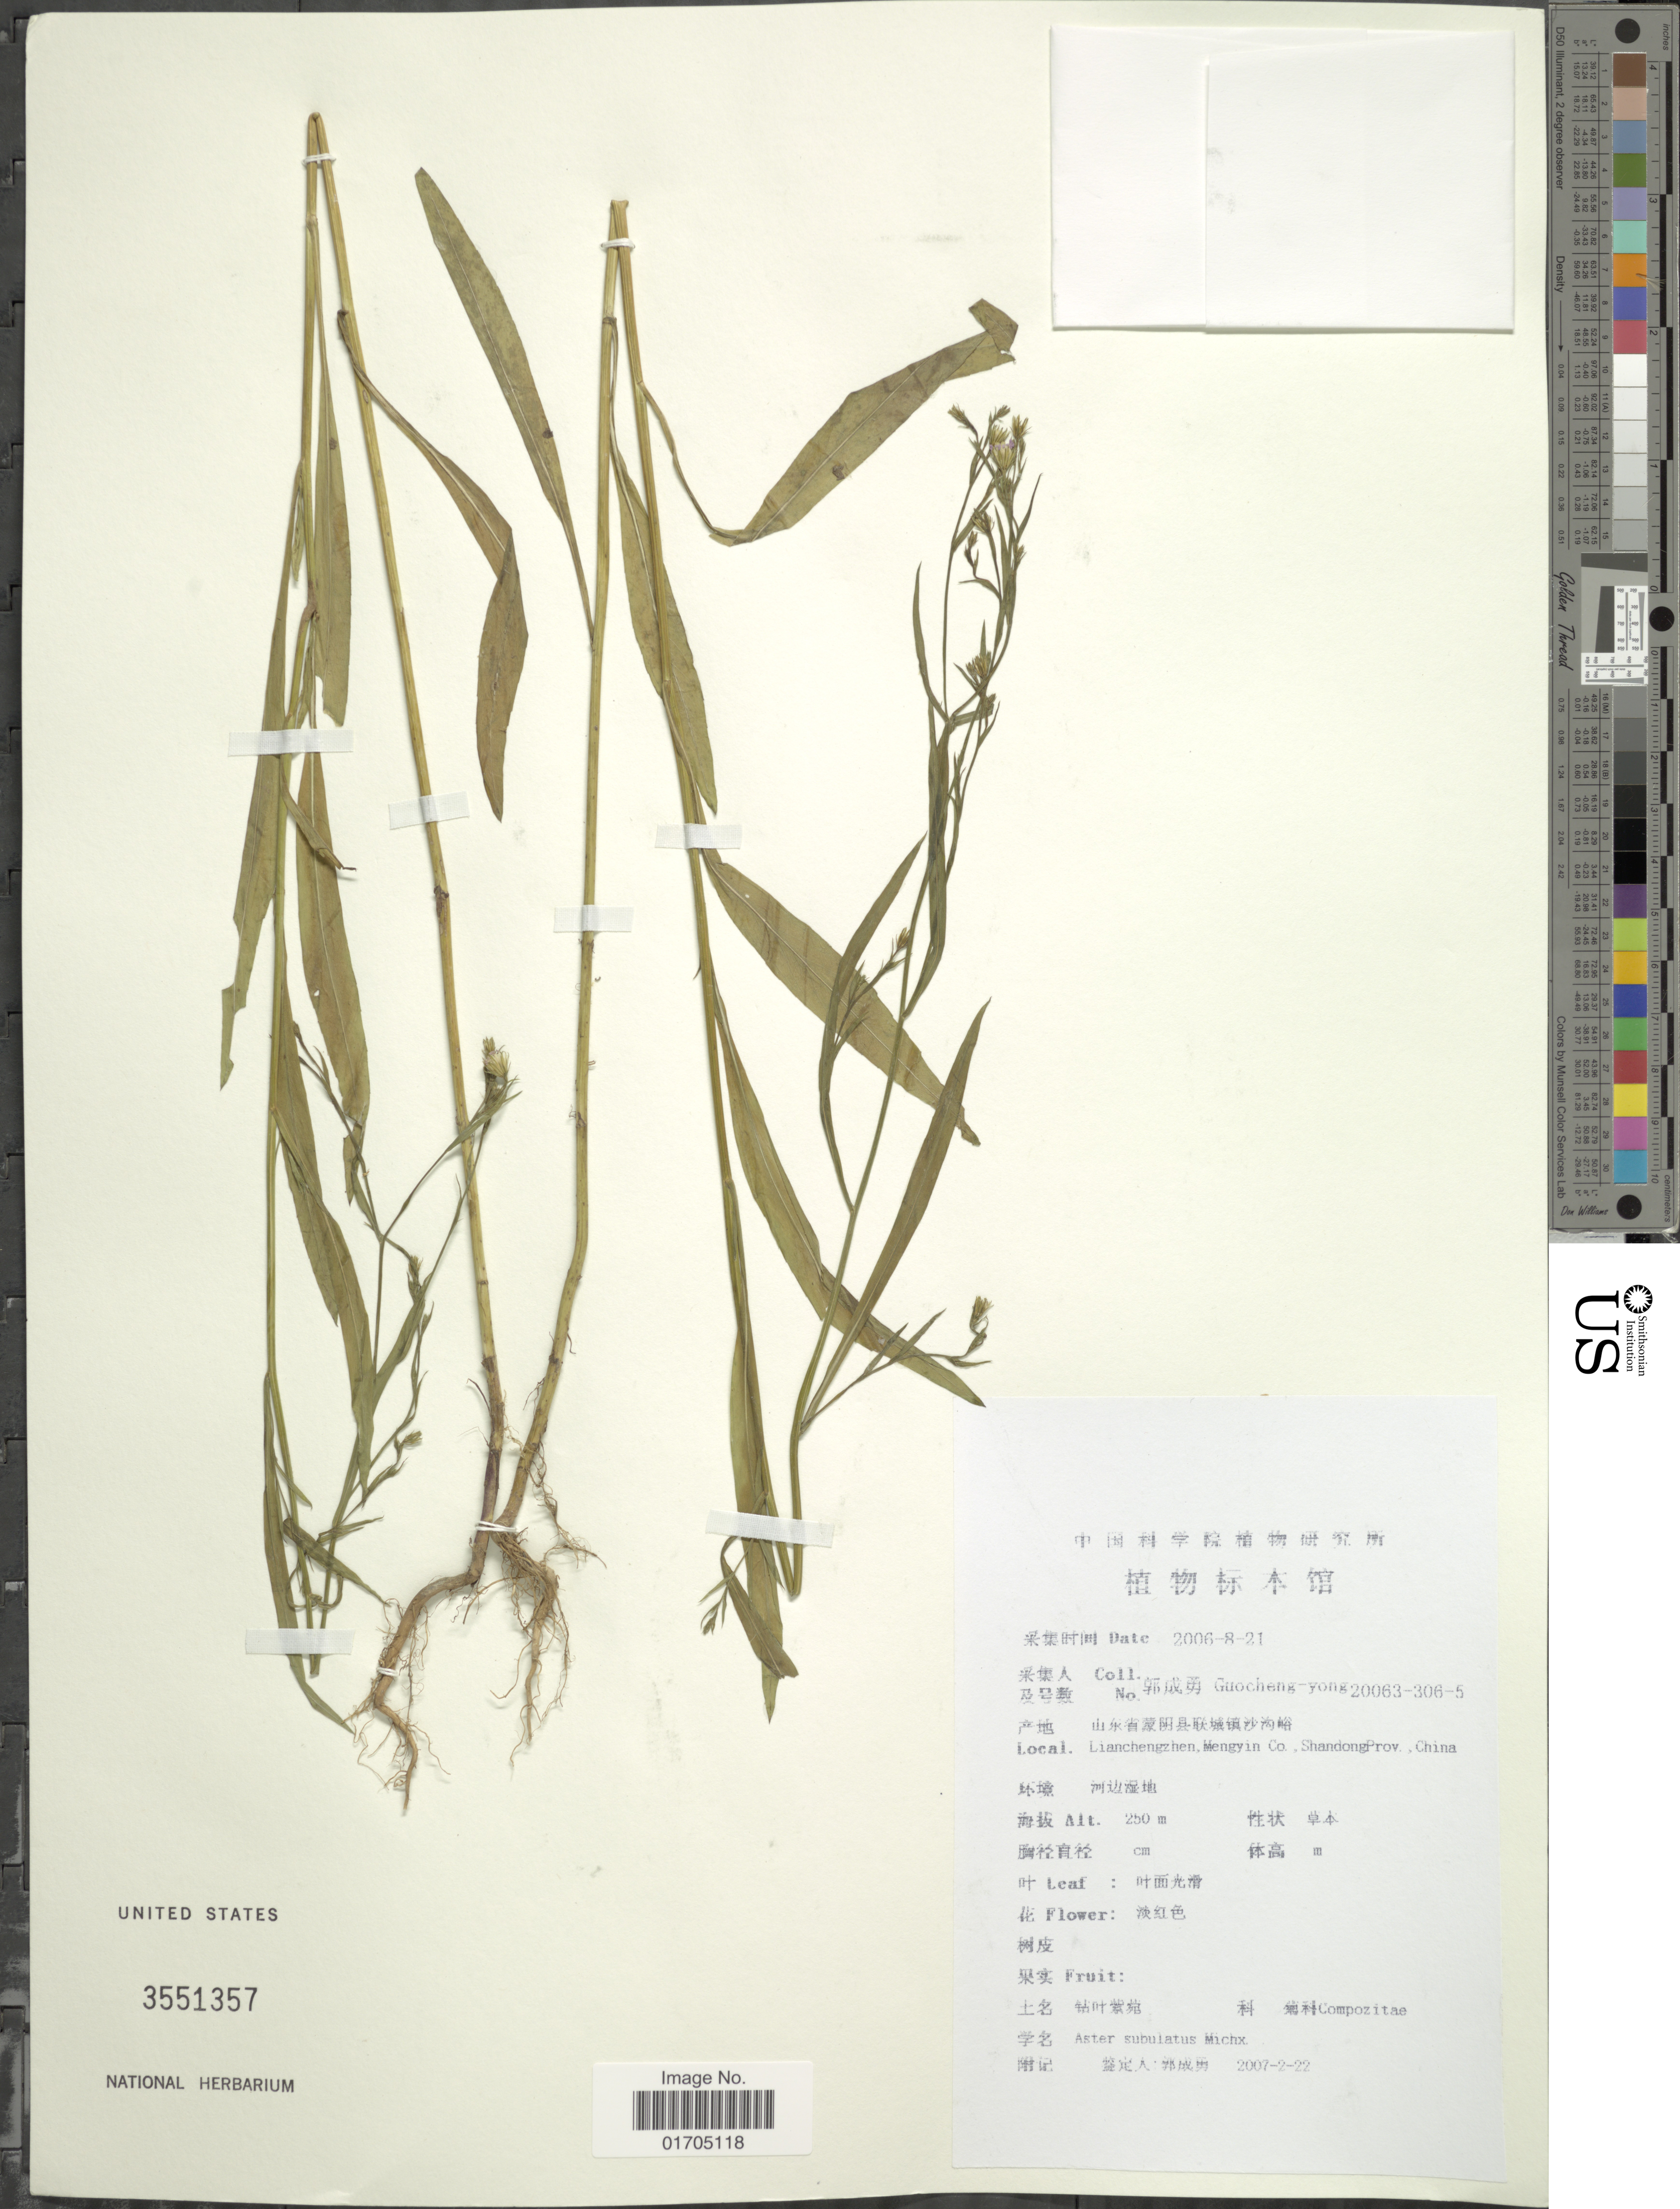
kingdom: Plantae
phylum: Tracheophyta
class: Magnoliopsida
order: Asterales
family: Asteraceae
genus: Symphyotrichum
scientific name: Symphyotrichum subulatum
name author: (Michx.) G.L. Nesom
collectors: Guo cheng-yong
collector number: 20063-306-5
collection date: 2006-08-21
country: China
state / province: Shandong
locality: Lianchengzhen, Mengyun Co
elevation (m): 250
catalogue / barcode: US 3551357